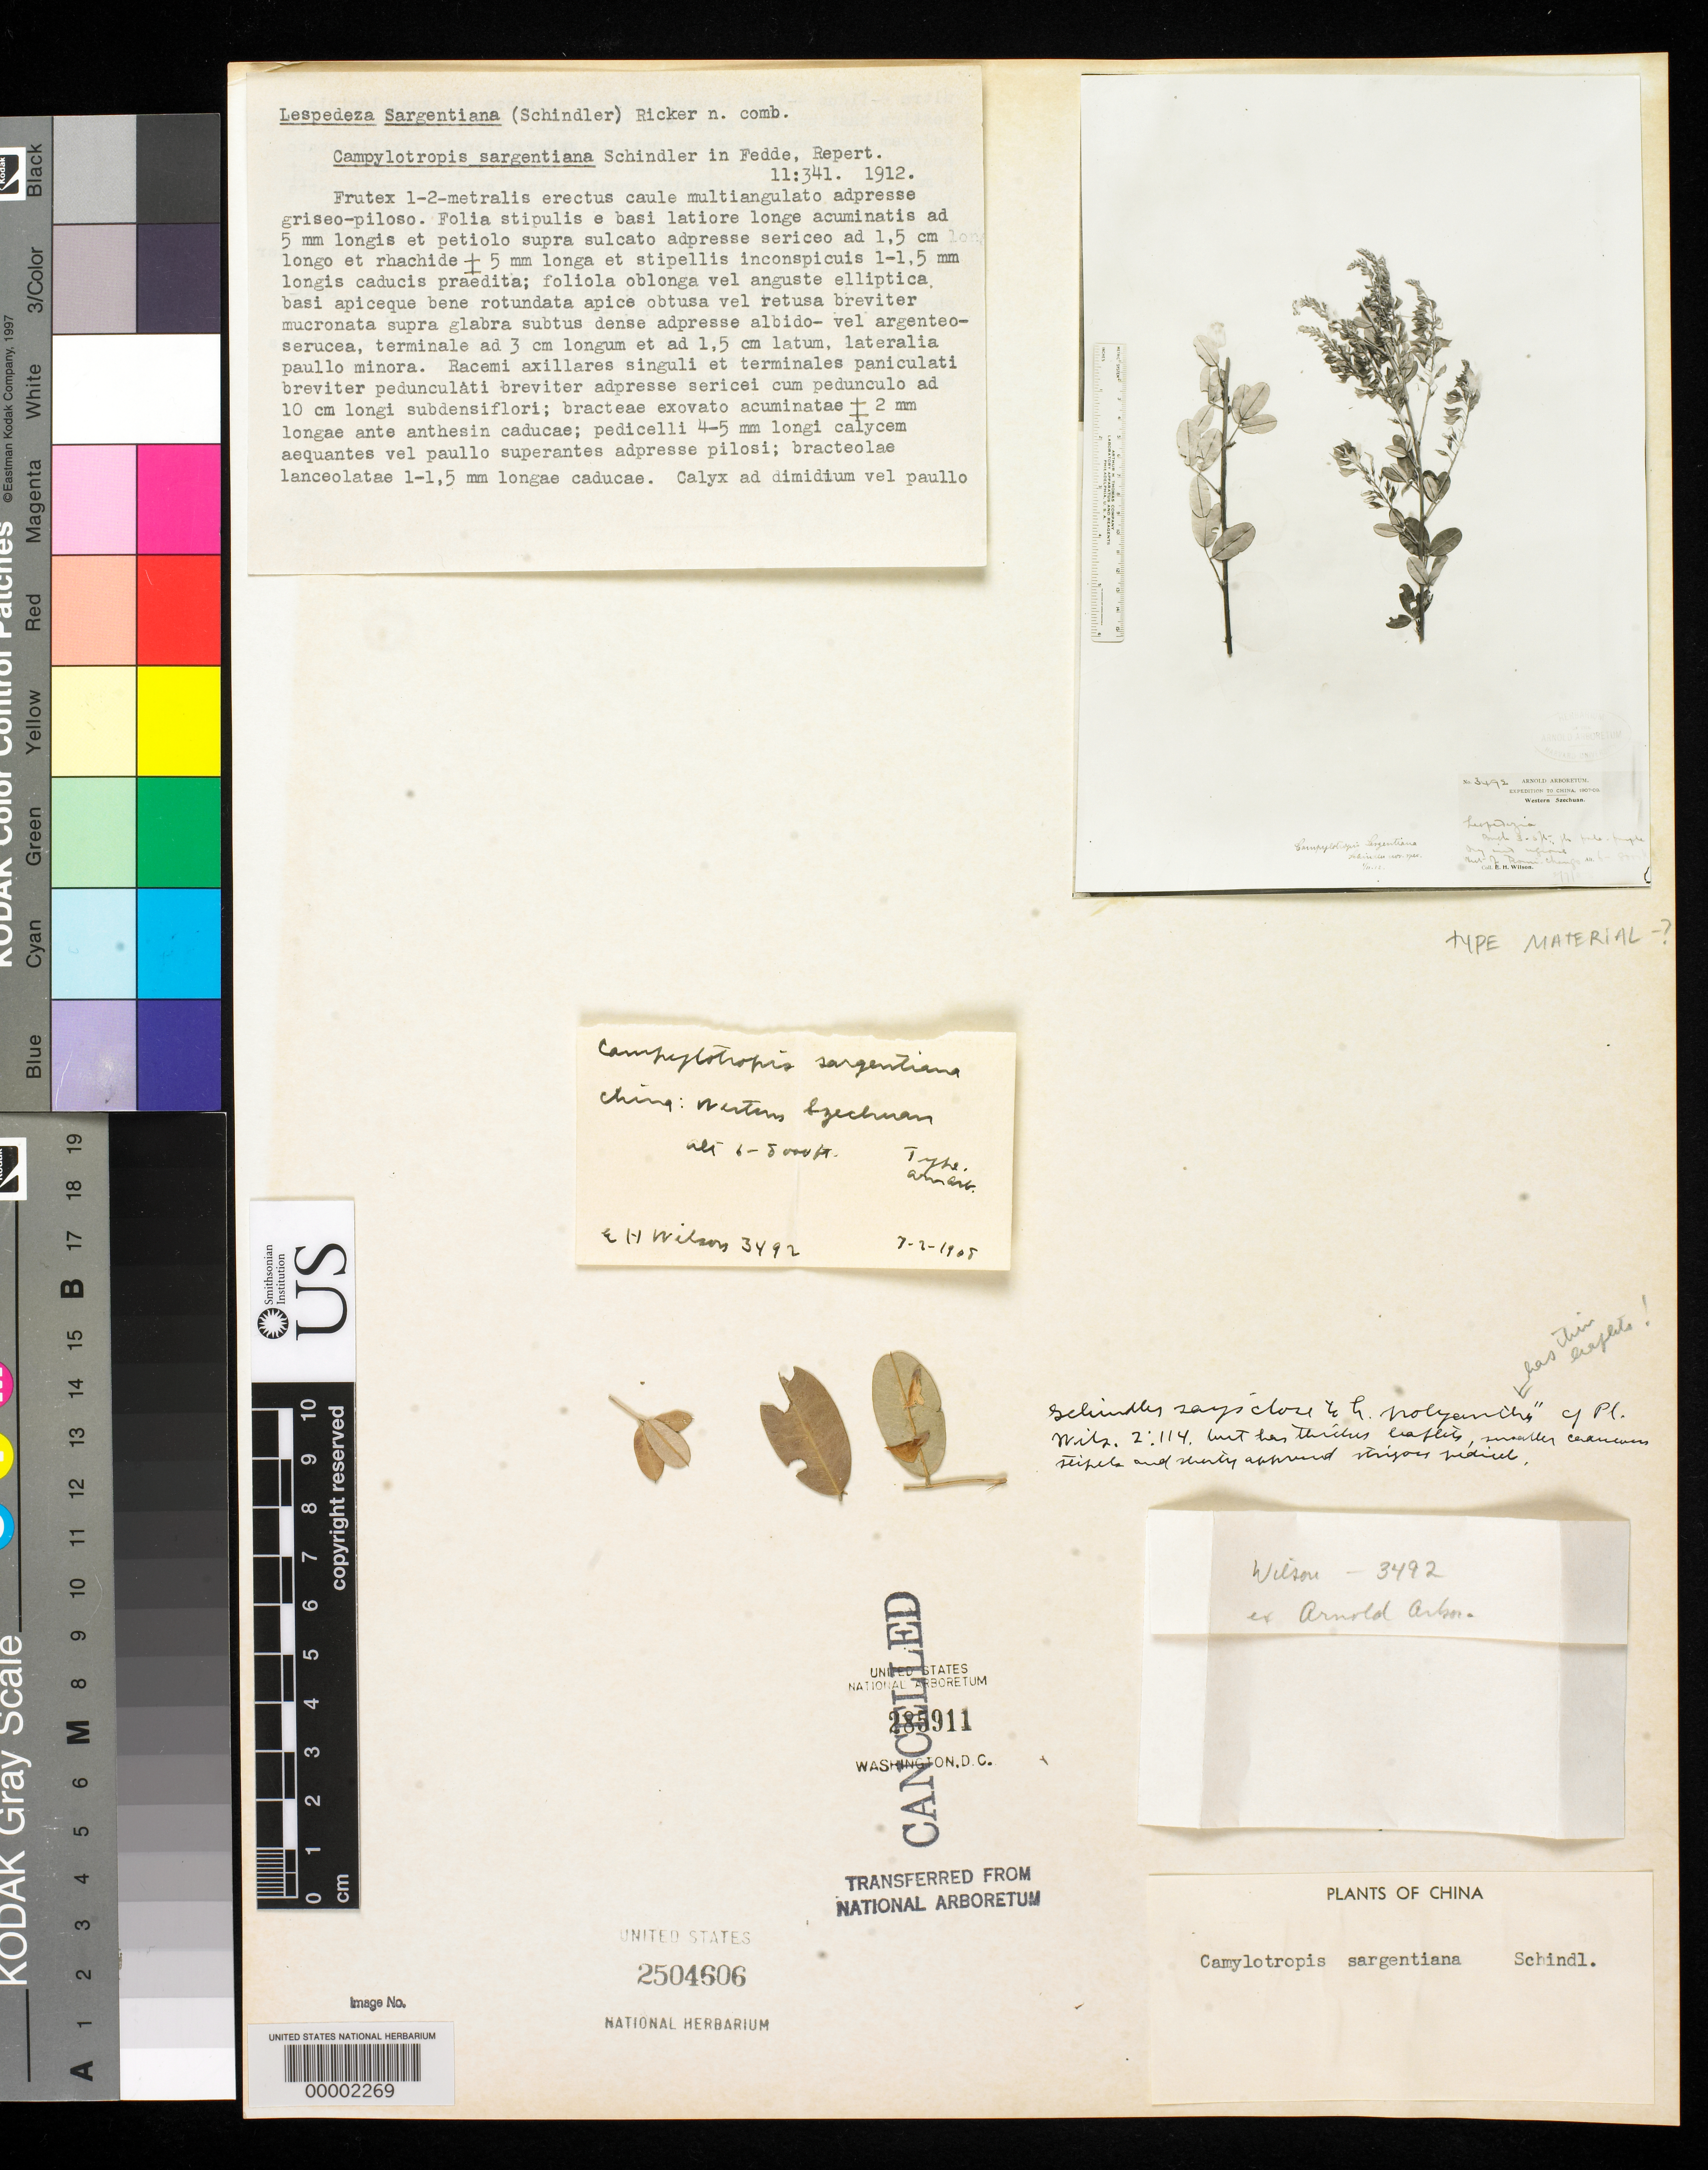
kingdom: Plantae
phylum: Tracheophyta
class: Magnoliopsida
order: Fabales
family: Fabaceae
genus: Campylotropis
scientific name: Campylotropis sargentiana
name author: Schindl.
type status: Type Fragment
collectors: E. H. Wilson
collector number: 3492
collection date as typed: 1908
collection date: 1908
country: China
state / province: Sichuan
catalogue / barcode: US 2504606